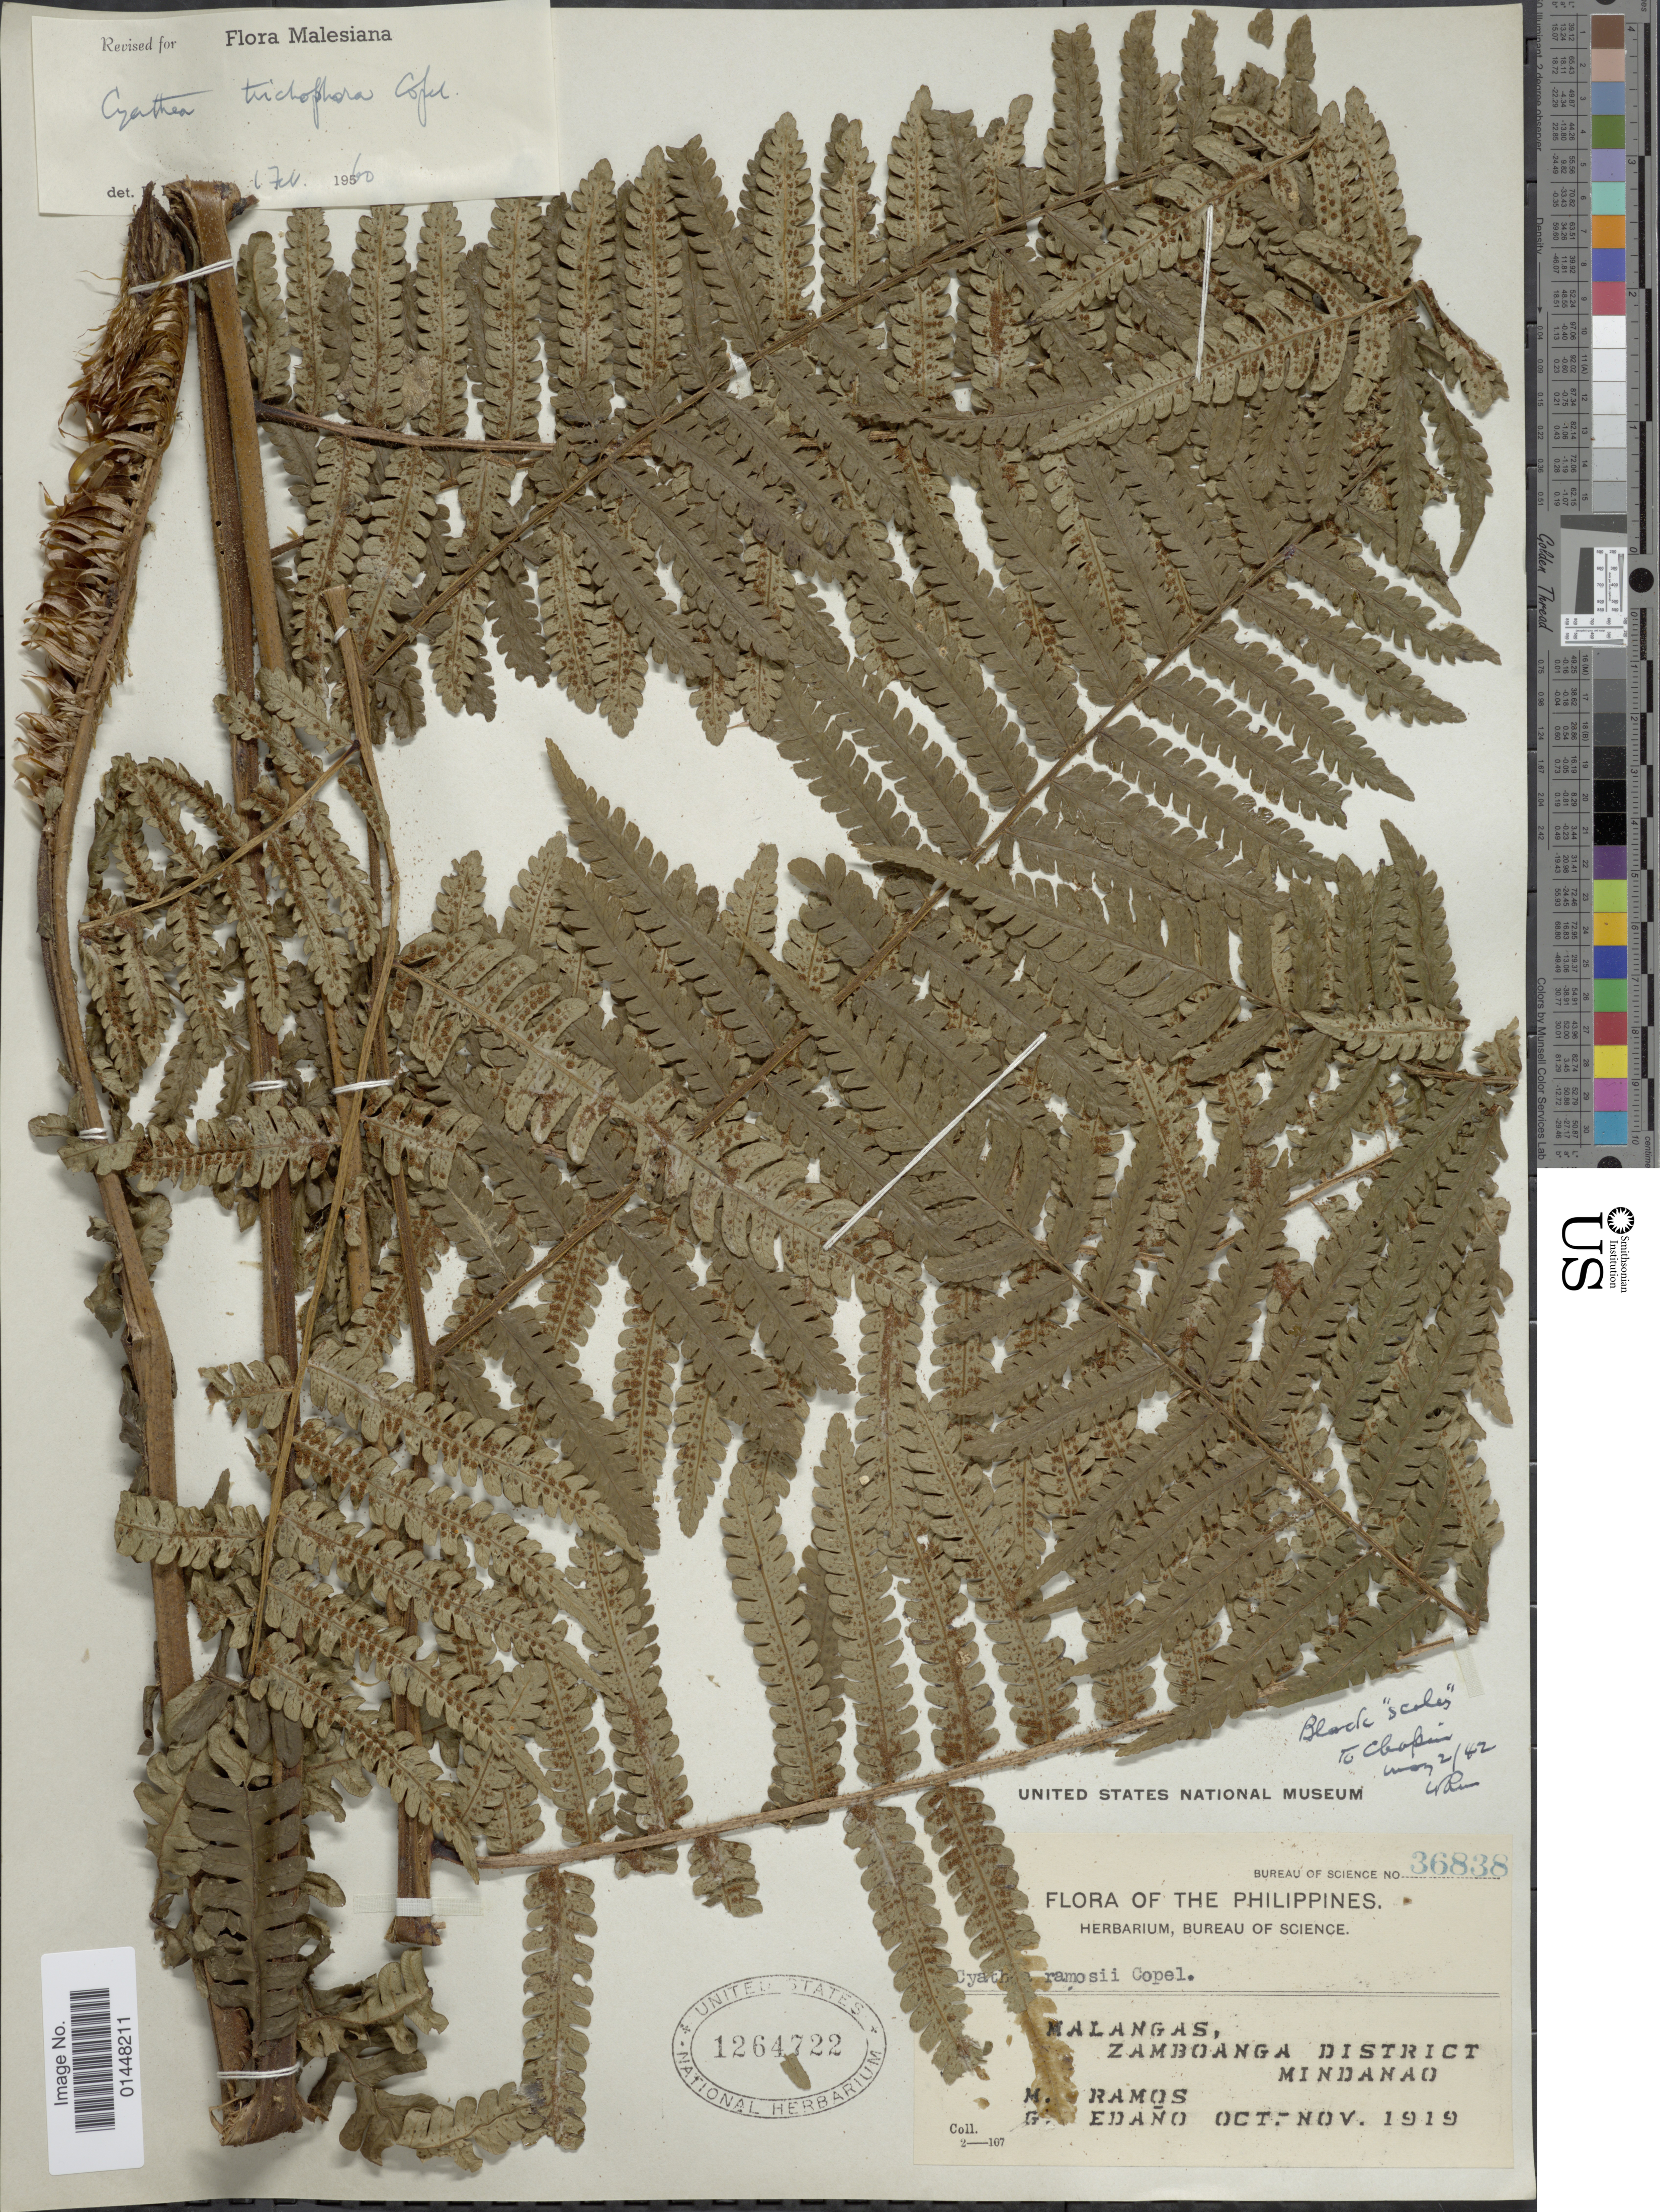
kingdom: Plantae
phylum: Tracheophyta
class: Polypodiopsida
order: Cyatheales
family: Cyatheaceae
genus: Gymnosphaera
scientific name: Gymnosphaera trichophora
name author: (Copel.) Copel.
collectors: M. Ramos & G. Edaño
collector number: Bureau of science 36838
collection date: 1919-10/1919-11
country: Philippines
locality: Malangas, Zamboanga District, Mindanao.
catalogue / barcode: US 1264722